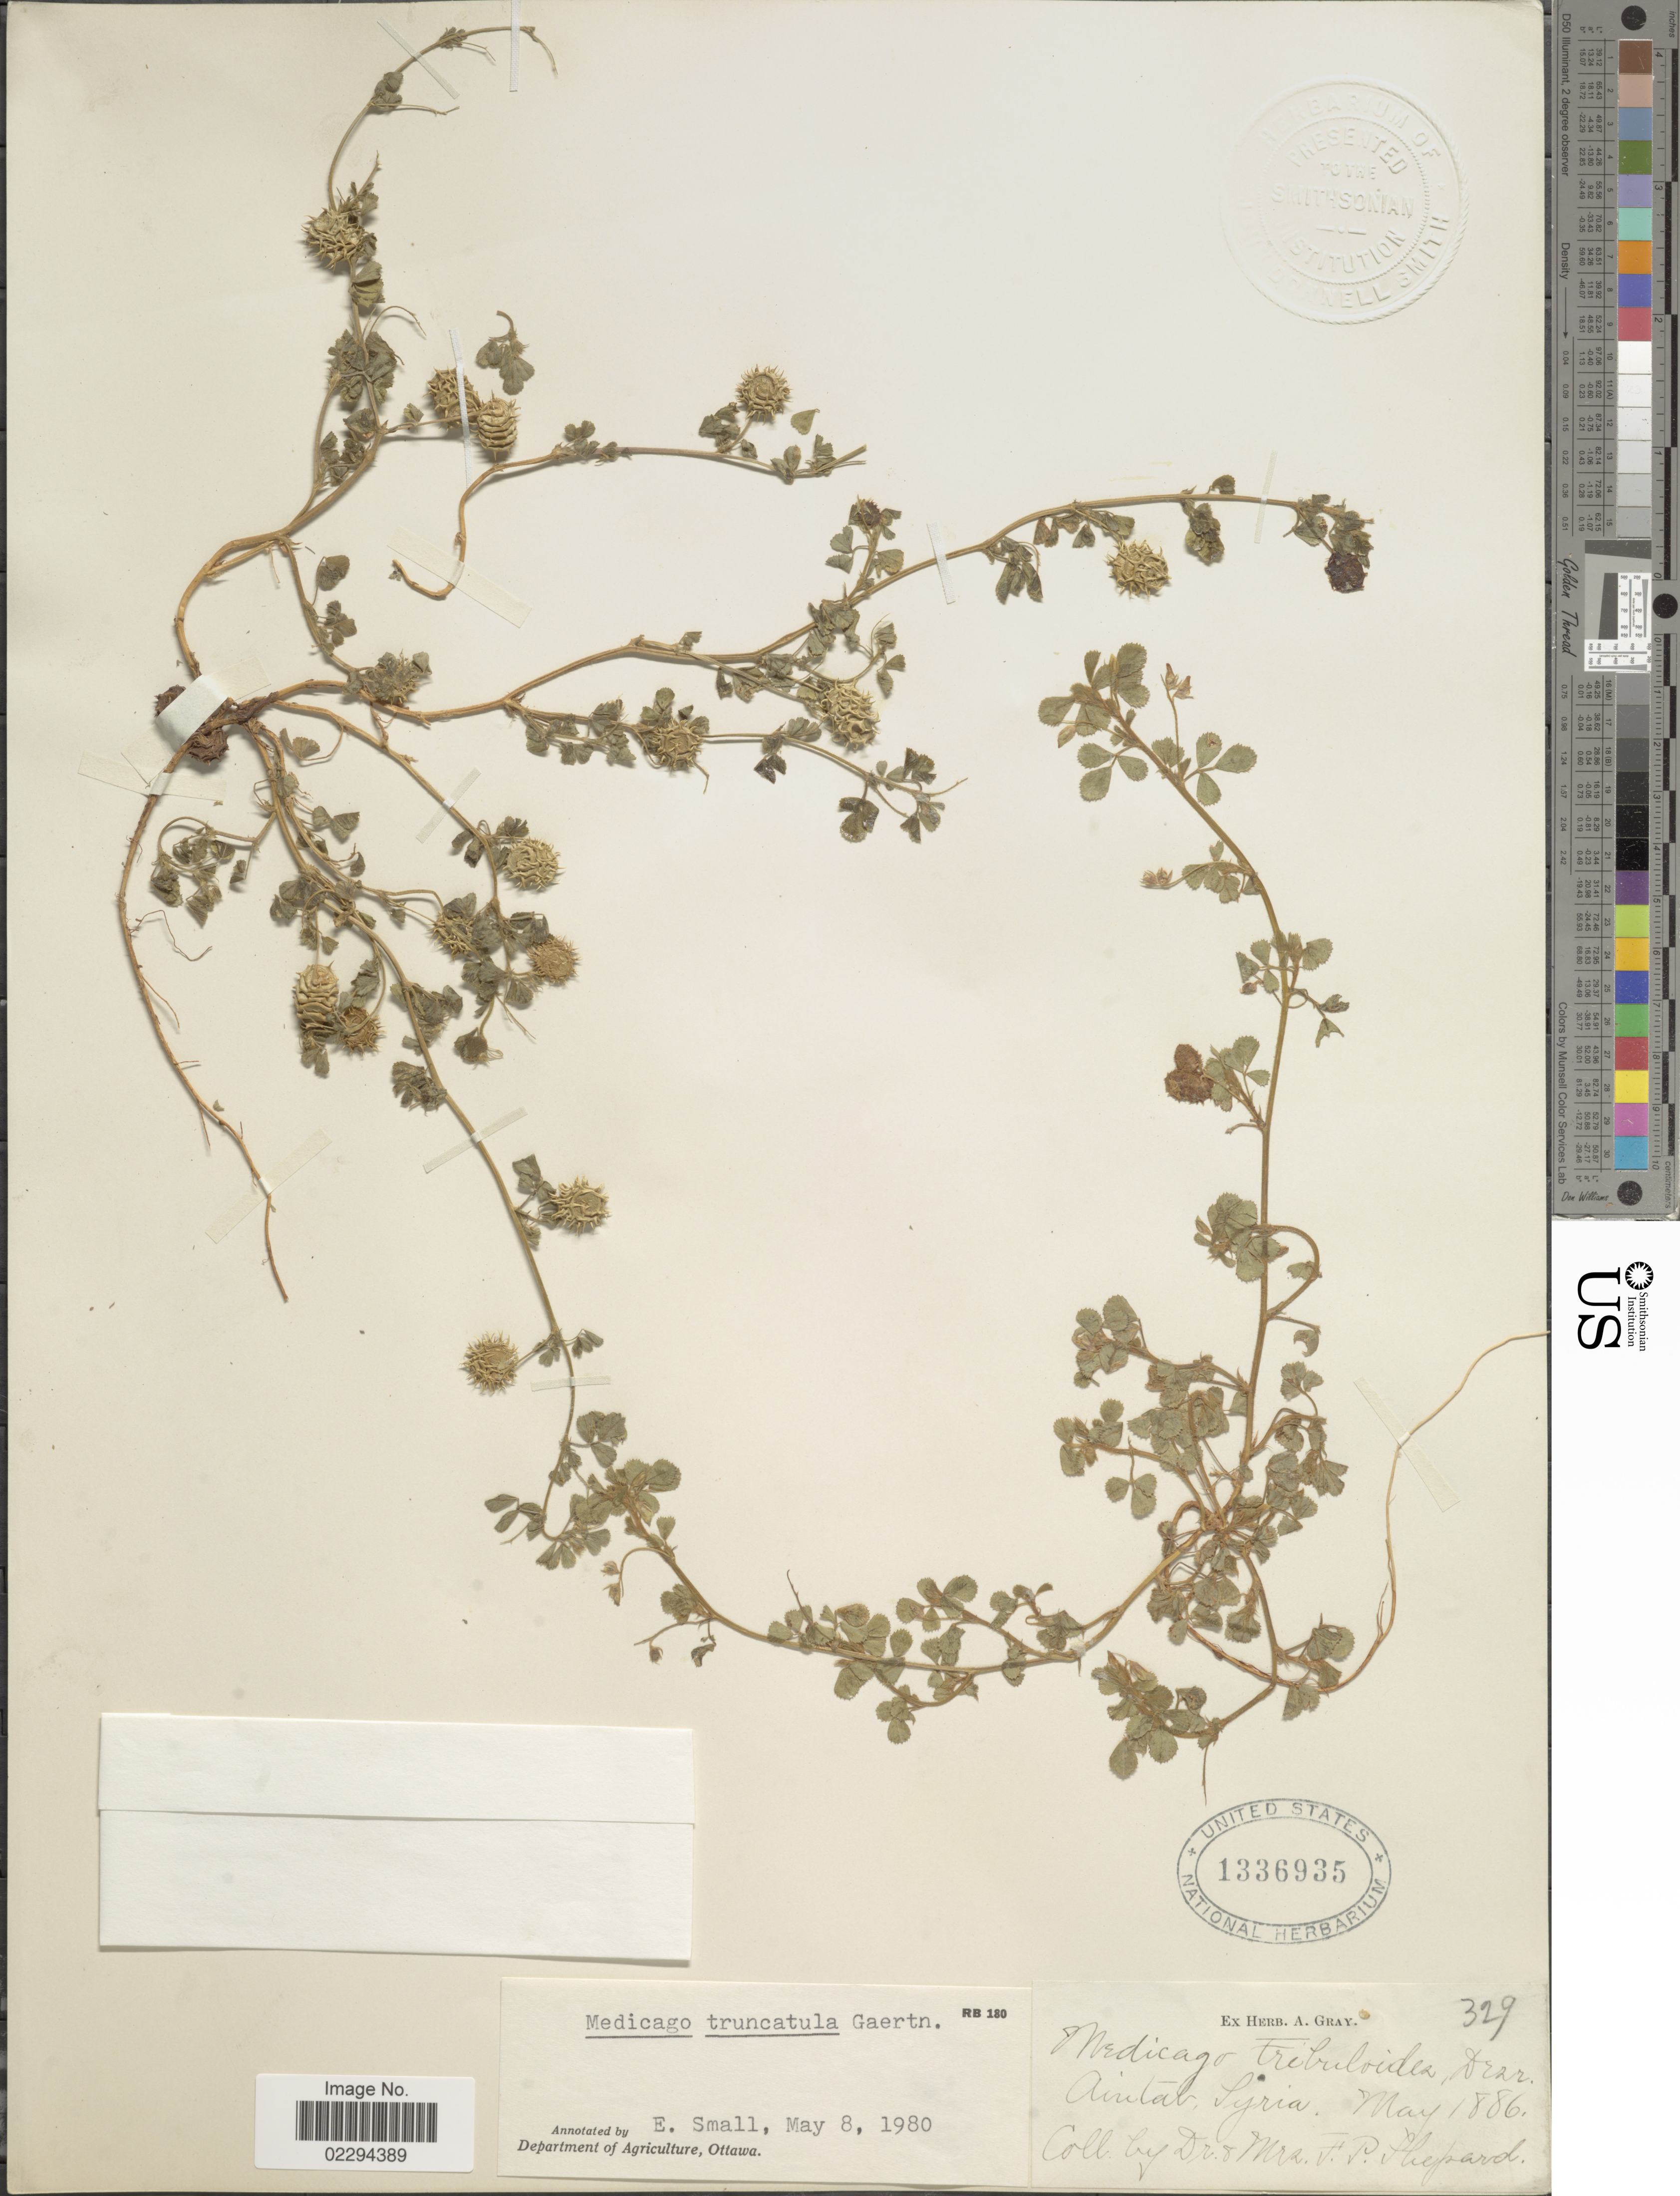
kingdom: Plantae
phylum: Tracheophyta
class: Magnoliopsida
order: Fabales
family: Fabaceae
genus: Medicago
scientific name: Medicago truncatula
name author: Gaertn.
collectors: Mrs. Shepard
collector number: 329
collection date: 1886-05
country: Syria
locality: Airitav. [interpreted]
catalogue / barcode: US 1336935